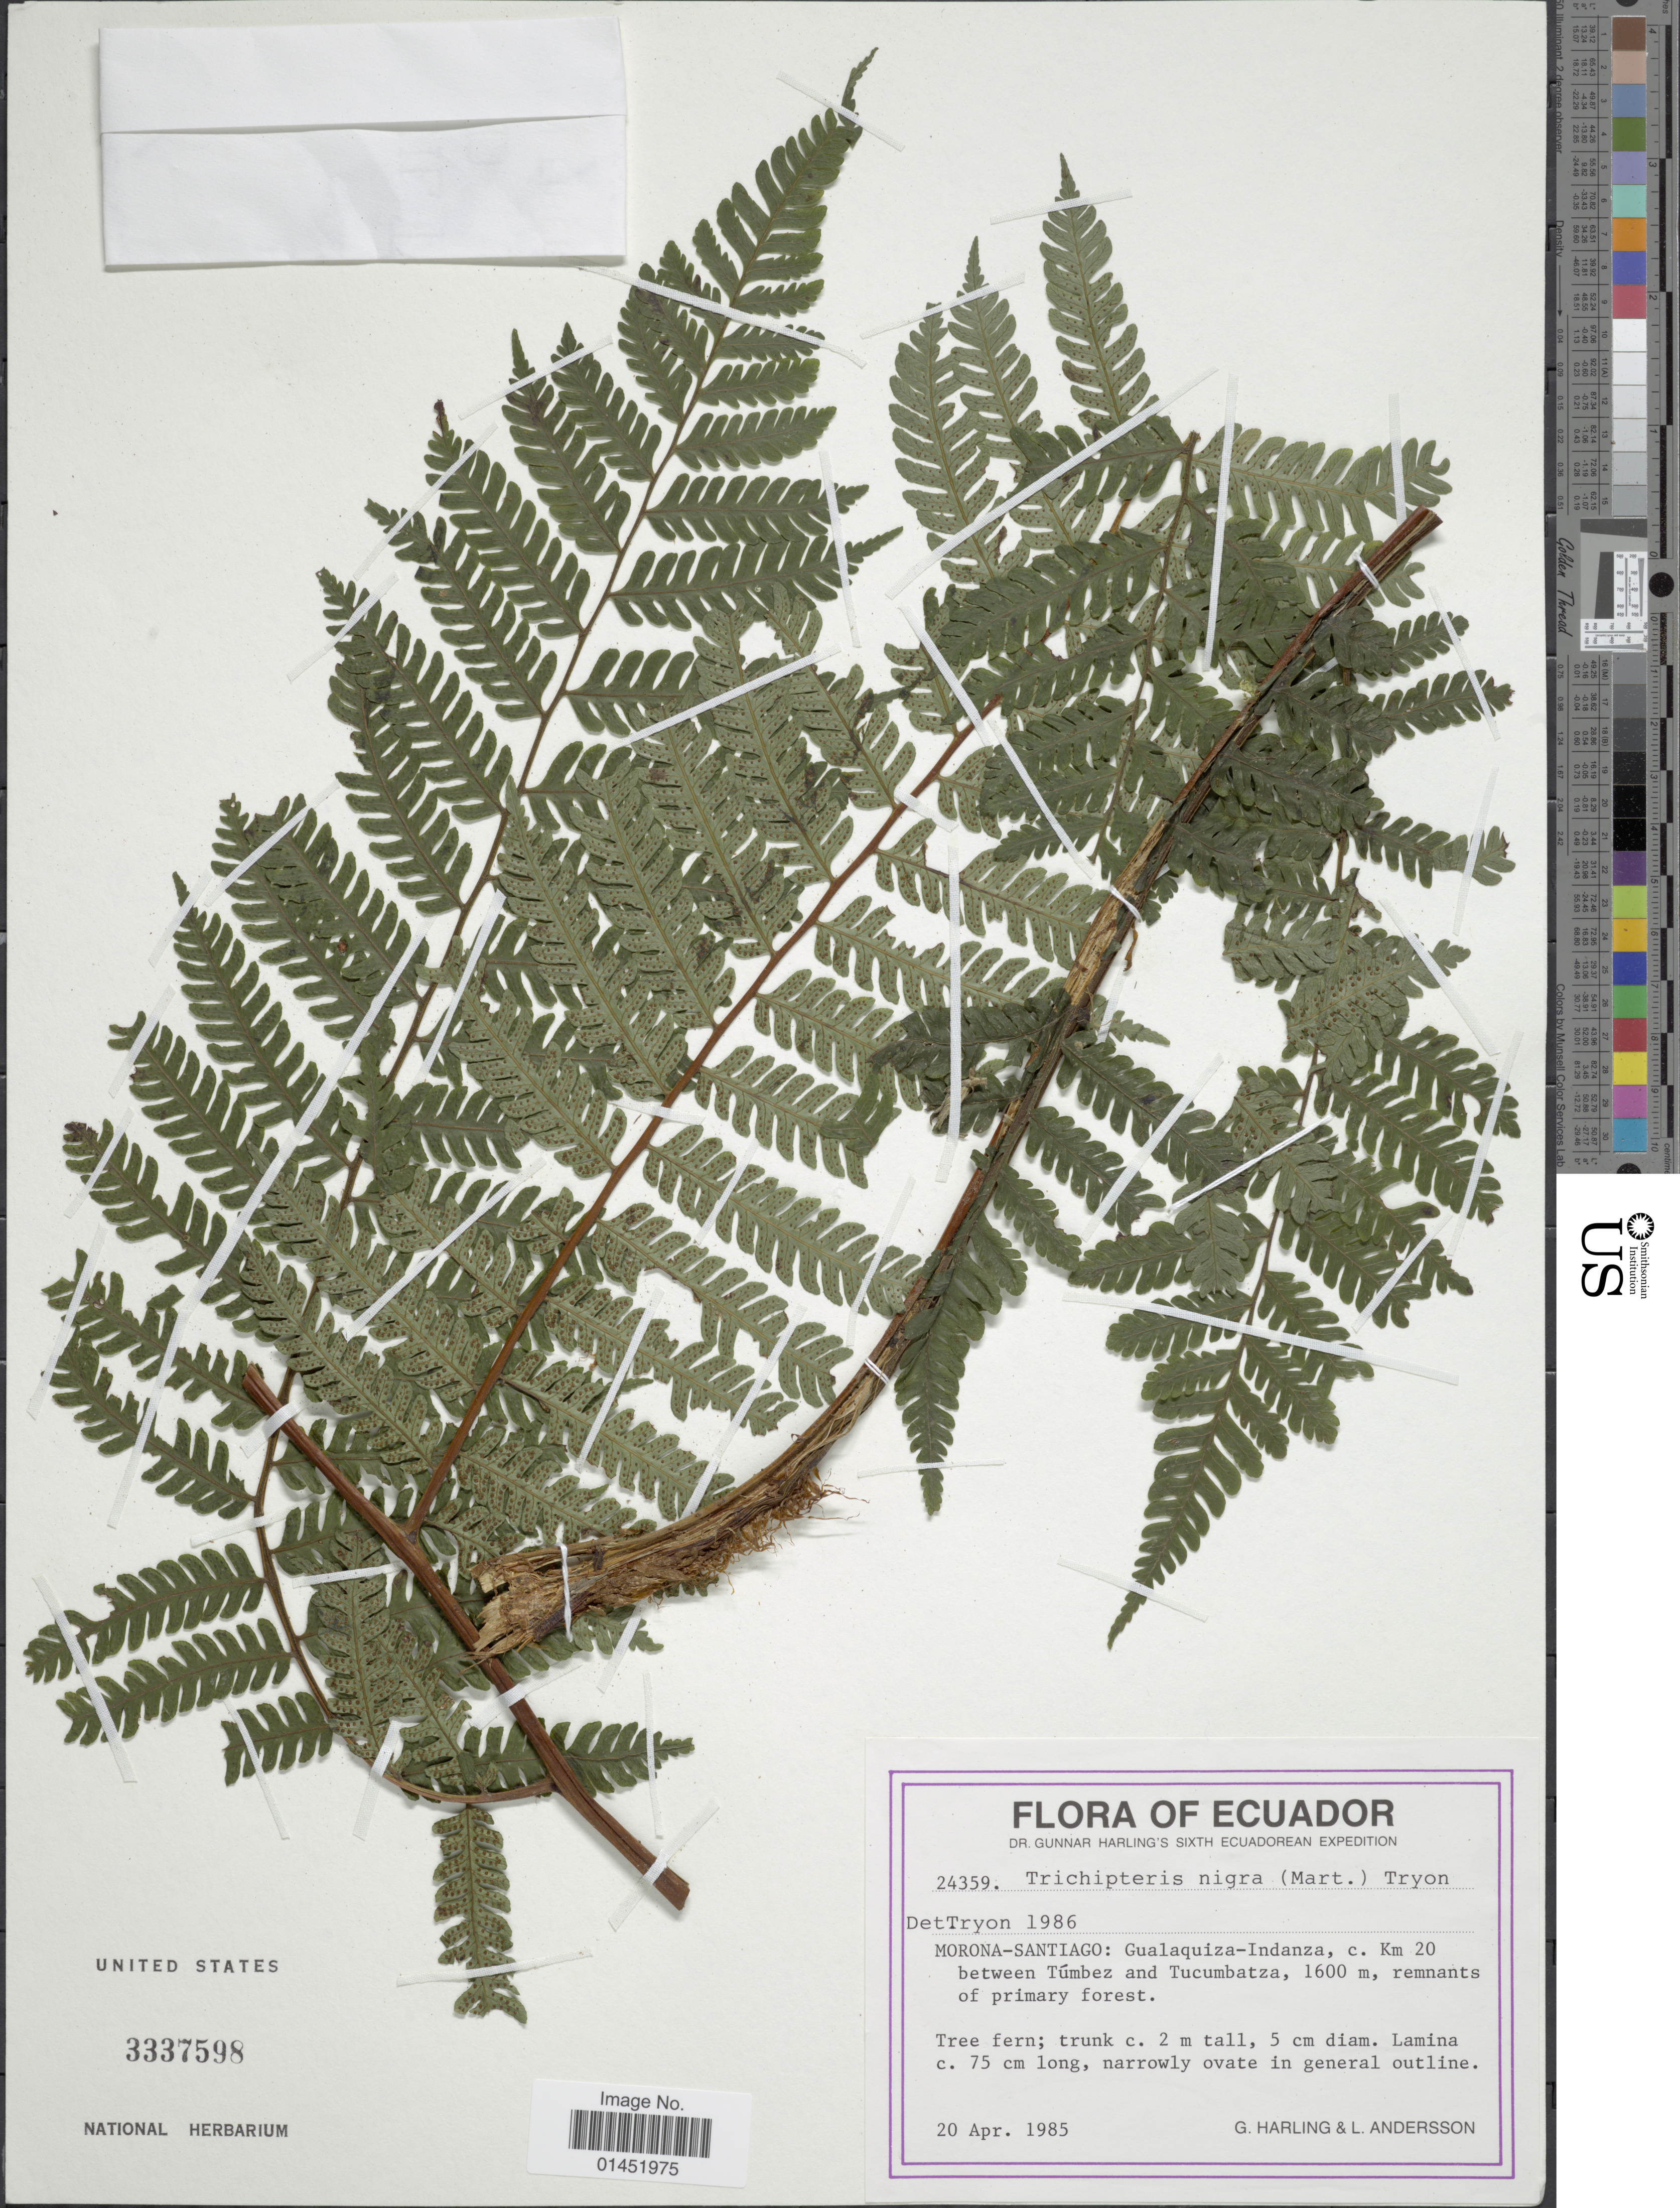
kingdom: Plantae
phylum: Tracheophyta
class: Polypodiopsida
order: Cyatheales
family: Cyatheaceae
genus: Cyathea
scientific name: Cyathea lasiosora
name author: (Mett. ex Kuhn) Domin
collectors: G. Harling & L. Andersson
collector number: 24359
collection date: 1985-04-20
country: Ecuador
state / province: Morona-Santiago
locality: Gualaquiza-Indanza, c. Km 20 between Túmbez and Tucumbatza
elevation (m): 1600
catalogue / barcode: US 3337598